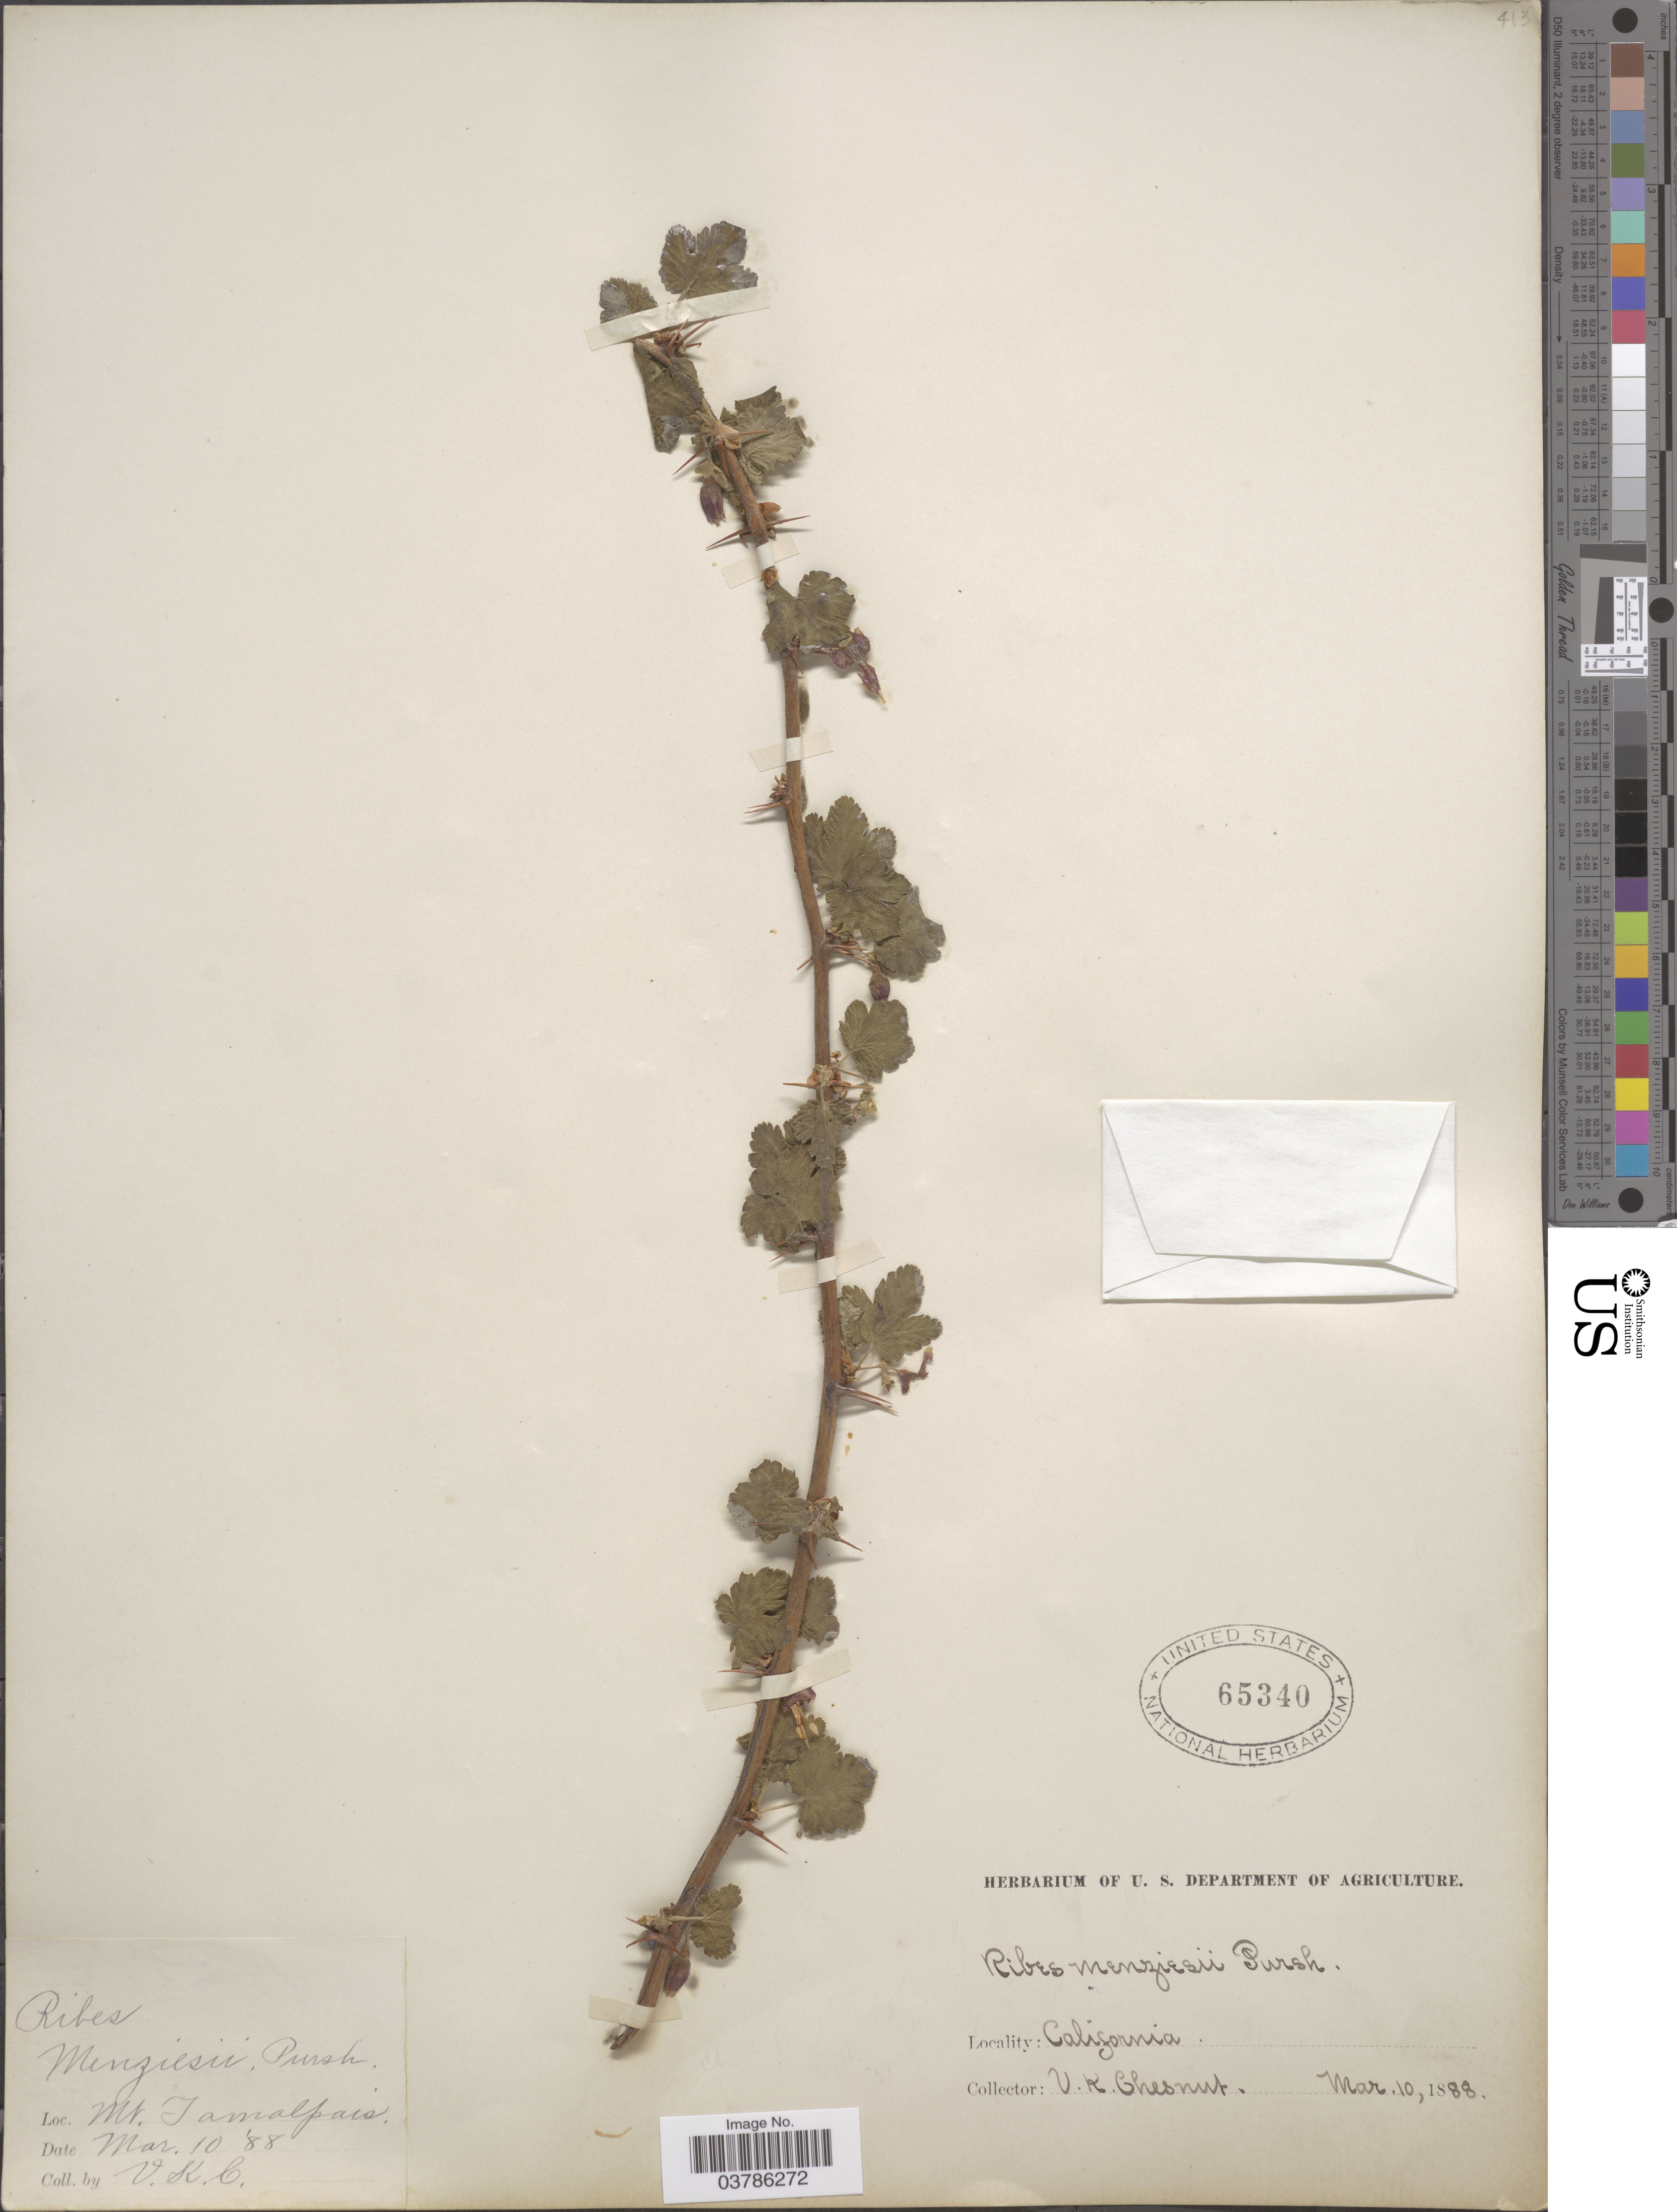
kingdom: Plantae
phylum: Tracheophyta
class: Magnoliopsida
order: Saxifragales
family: Grossulariaceae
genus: Ribes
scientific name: Ribes menziesii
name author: Pursh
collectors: V. Chesnut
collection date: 1888-03-10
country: United States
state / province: California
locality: Mt. Tamalpais.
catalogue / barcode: US 65340